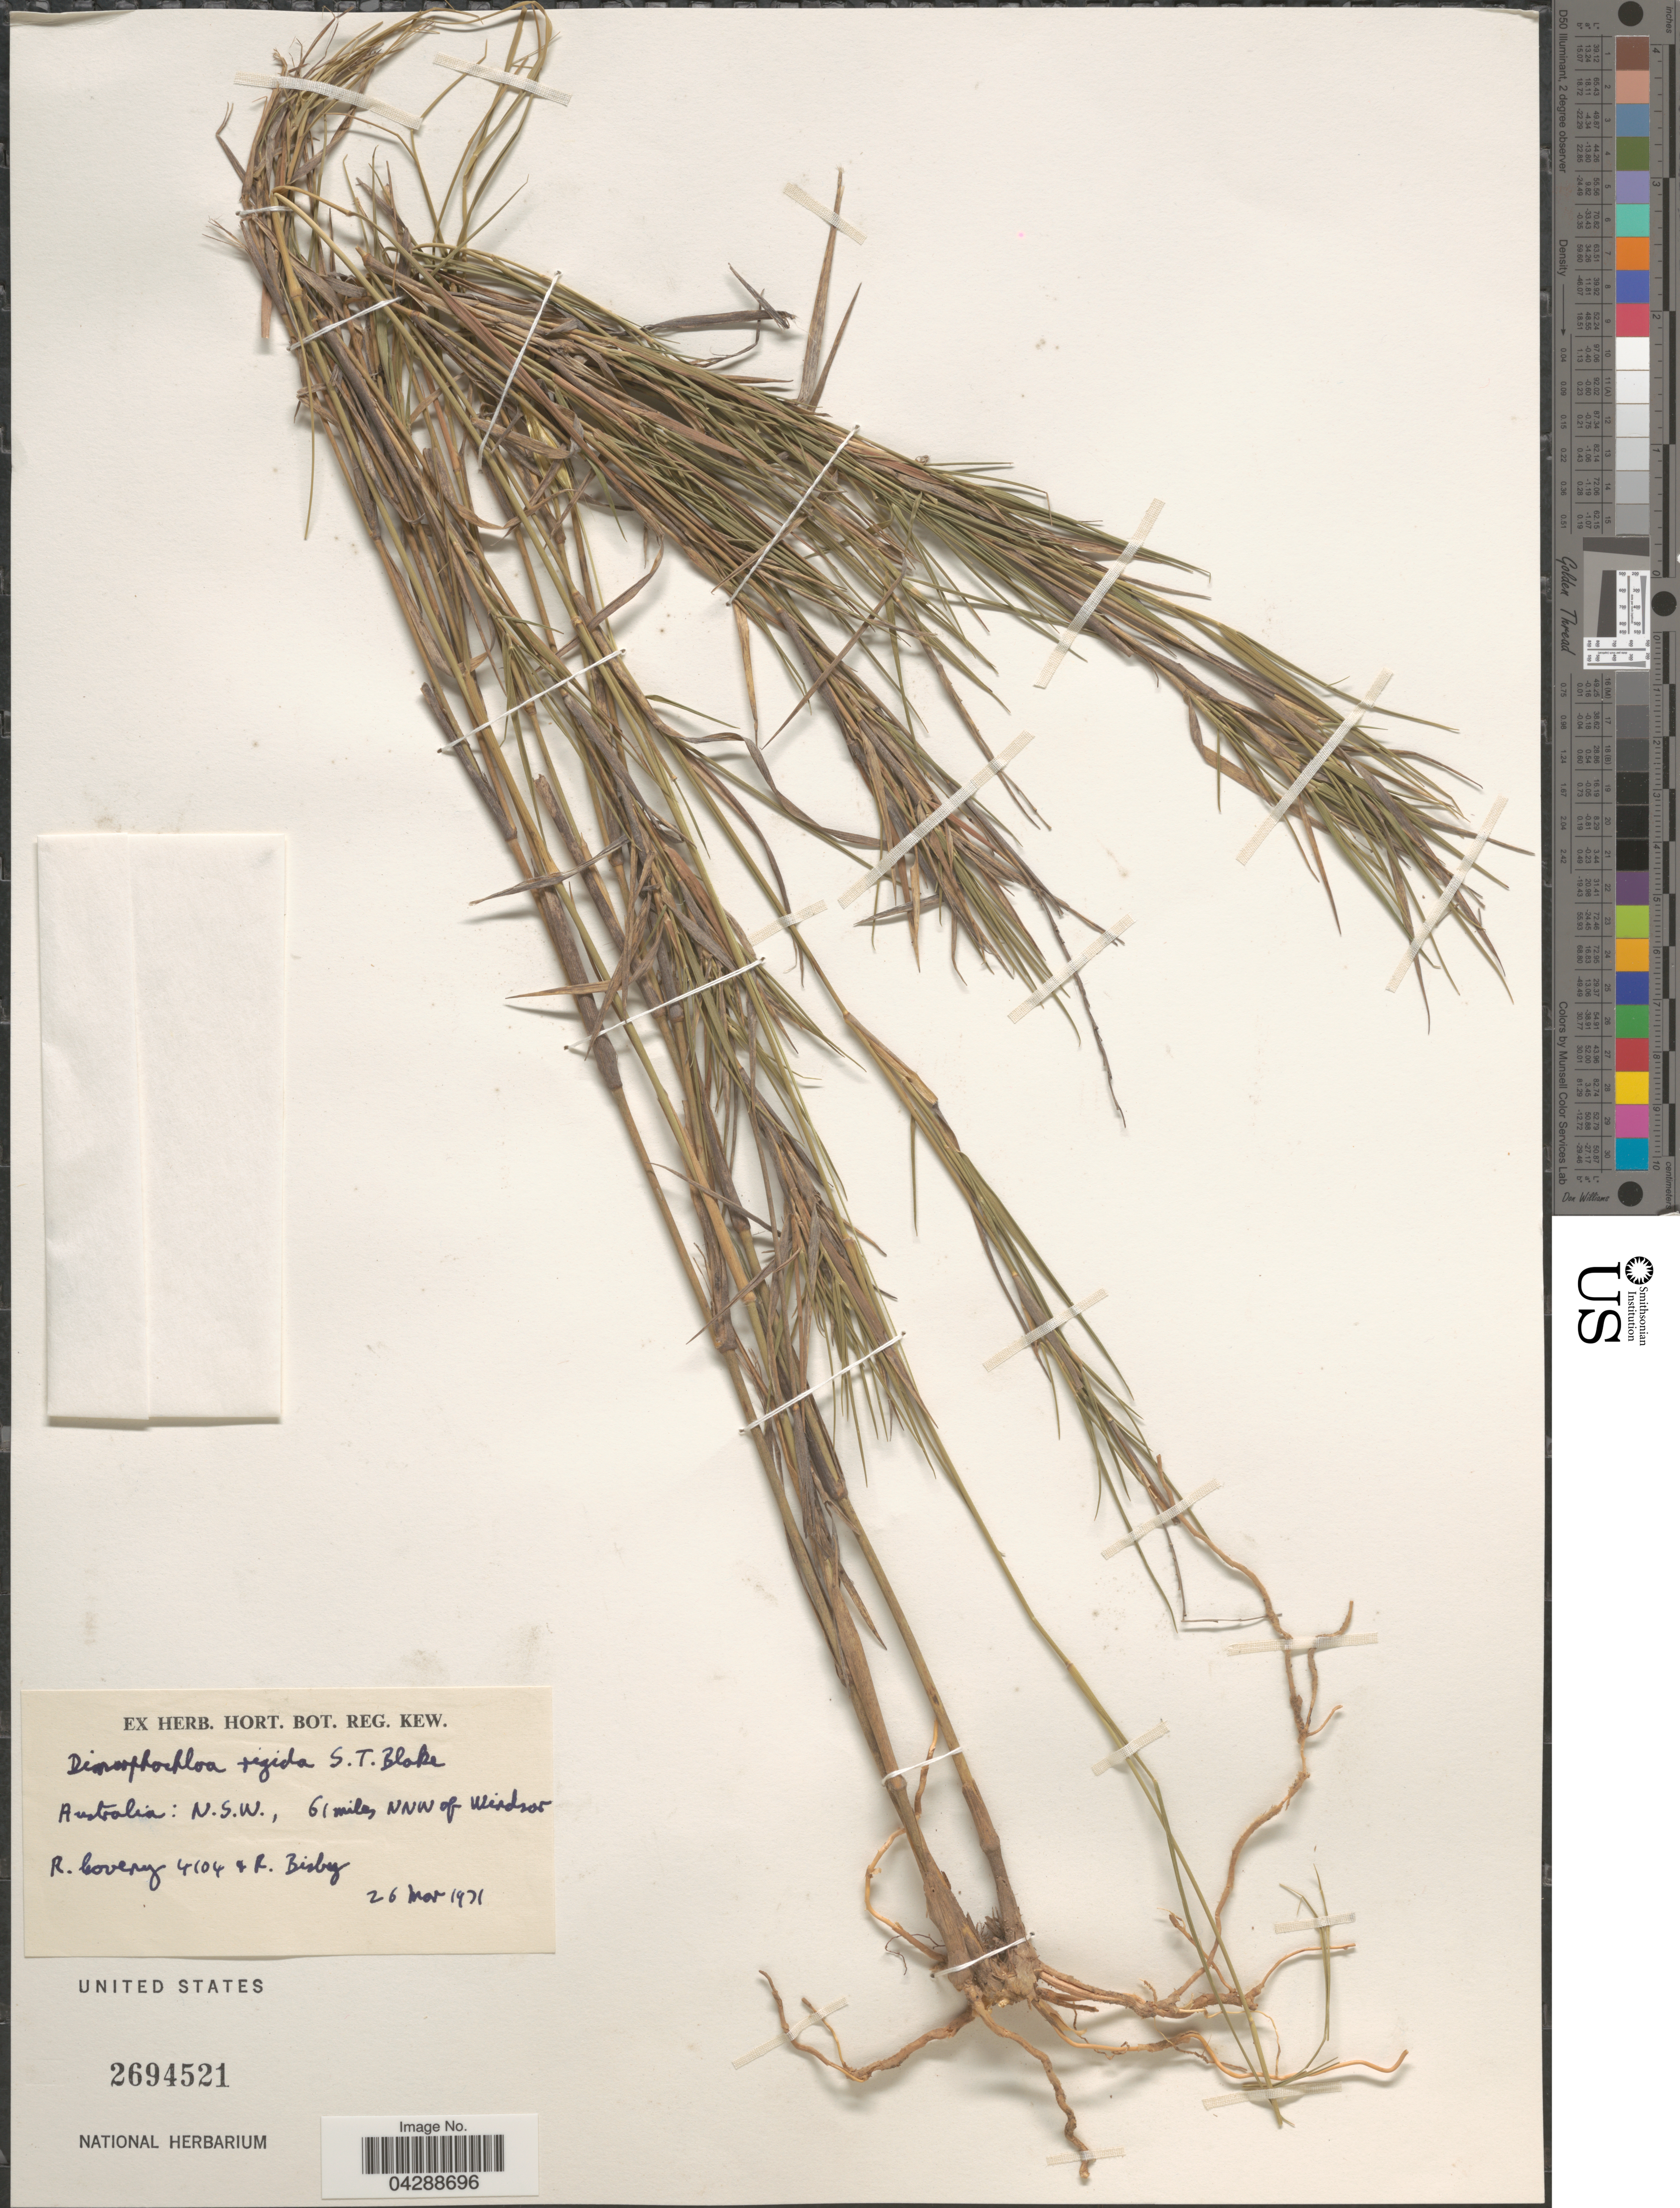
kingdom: Plantae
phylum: Tracheophyta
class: Liliopsida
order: Poales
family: Poaceae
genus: Cleistochloa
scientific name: Cleistochloa rigida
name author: (S.T. Blake) R.D. Webster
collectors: R. Coveny & R. Bisby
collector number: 4104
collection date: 1971-03-26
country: Australia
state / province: New South Wales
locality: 61 miles NNW of Windsor.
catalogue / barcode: US 2694521